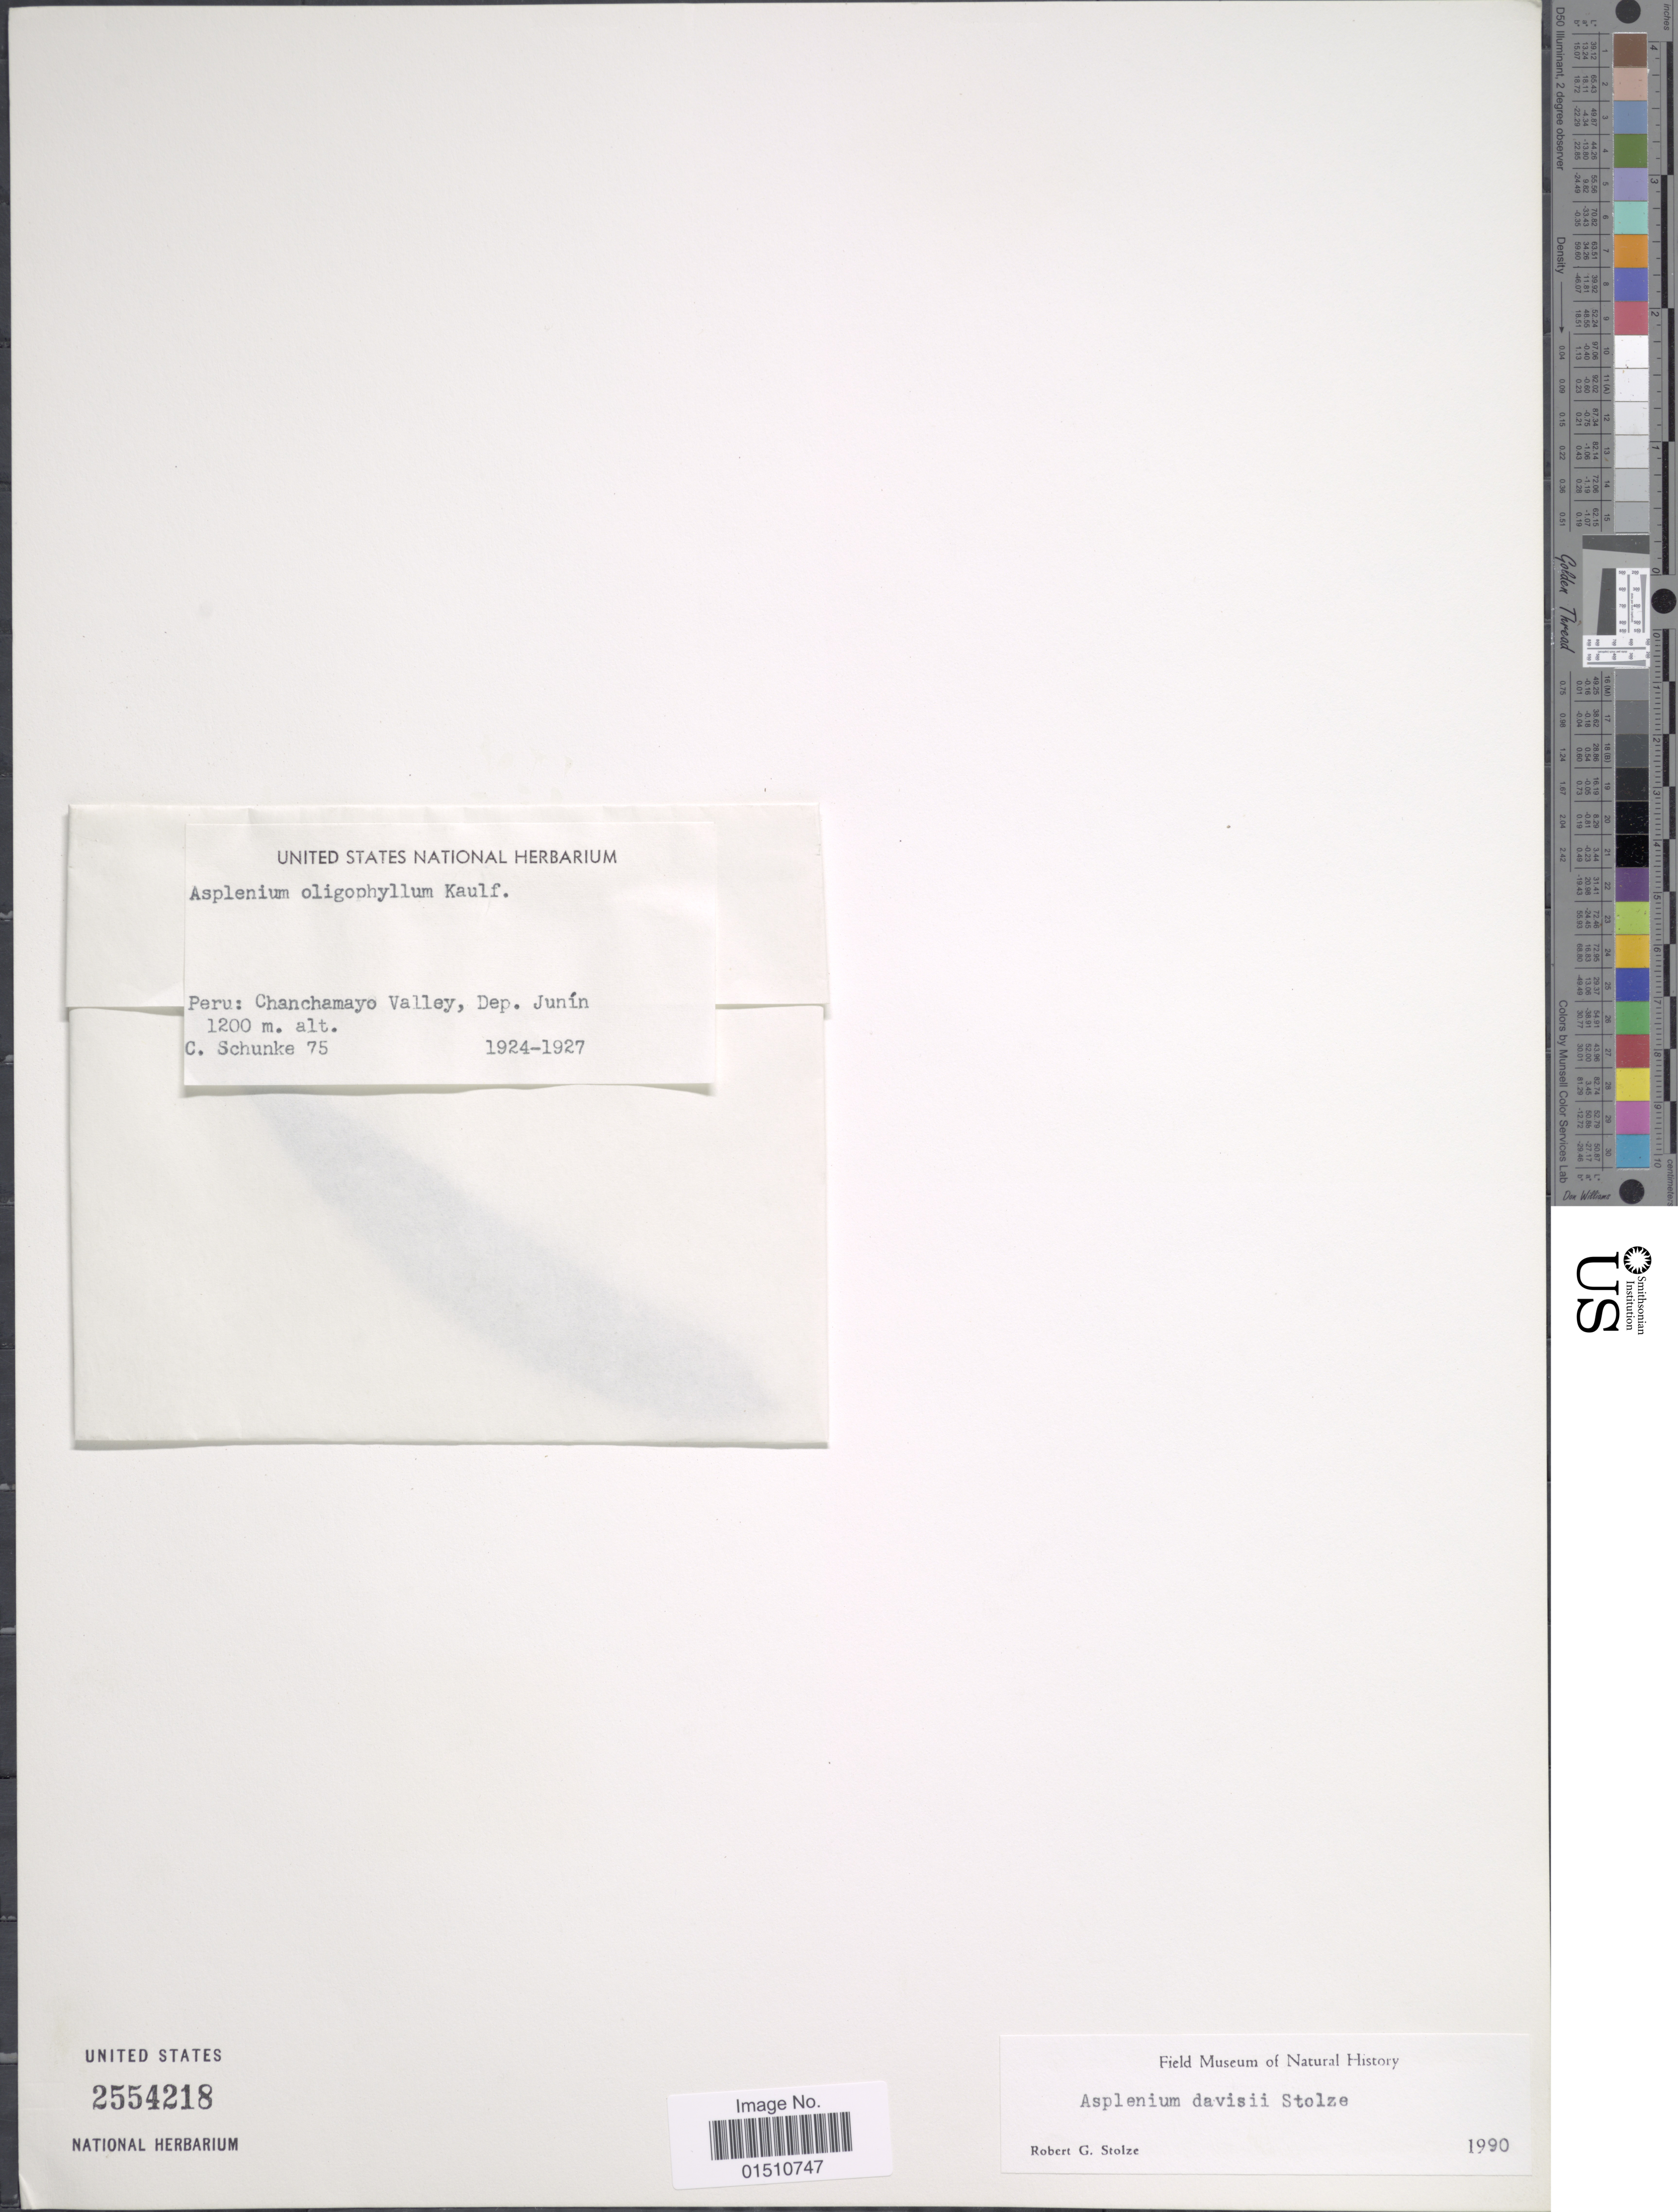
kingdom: Plantae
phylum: Tracheophyta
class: Polypodiopsida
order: Polypodiales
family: Aspleniaceae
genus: Asplenium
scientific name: Asplenium davisii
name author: Stolze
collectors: C. Schunke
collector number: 75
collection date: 1924/1927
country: Peru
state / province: Junín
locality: Peru: Chanchamayo Valley, Dep. Junin.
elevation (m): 1200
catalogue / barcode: US 2554218